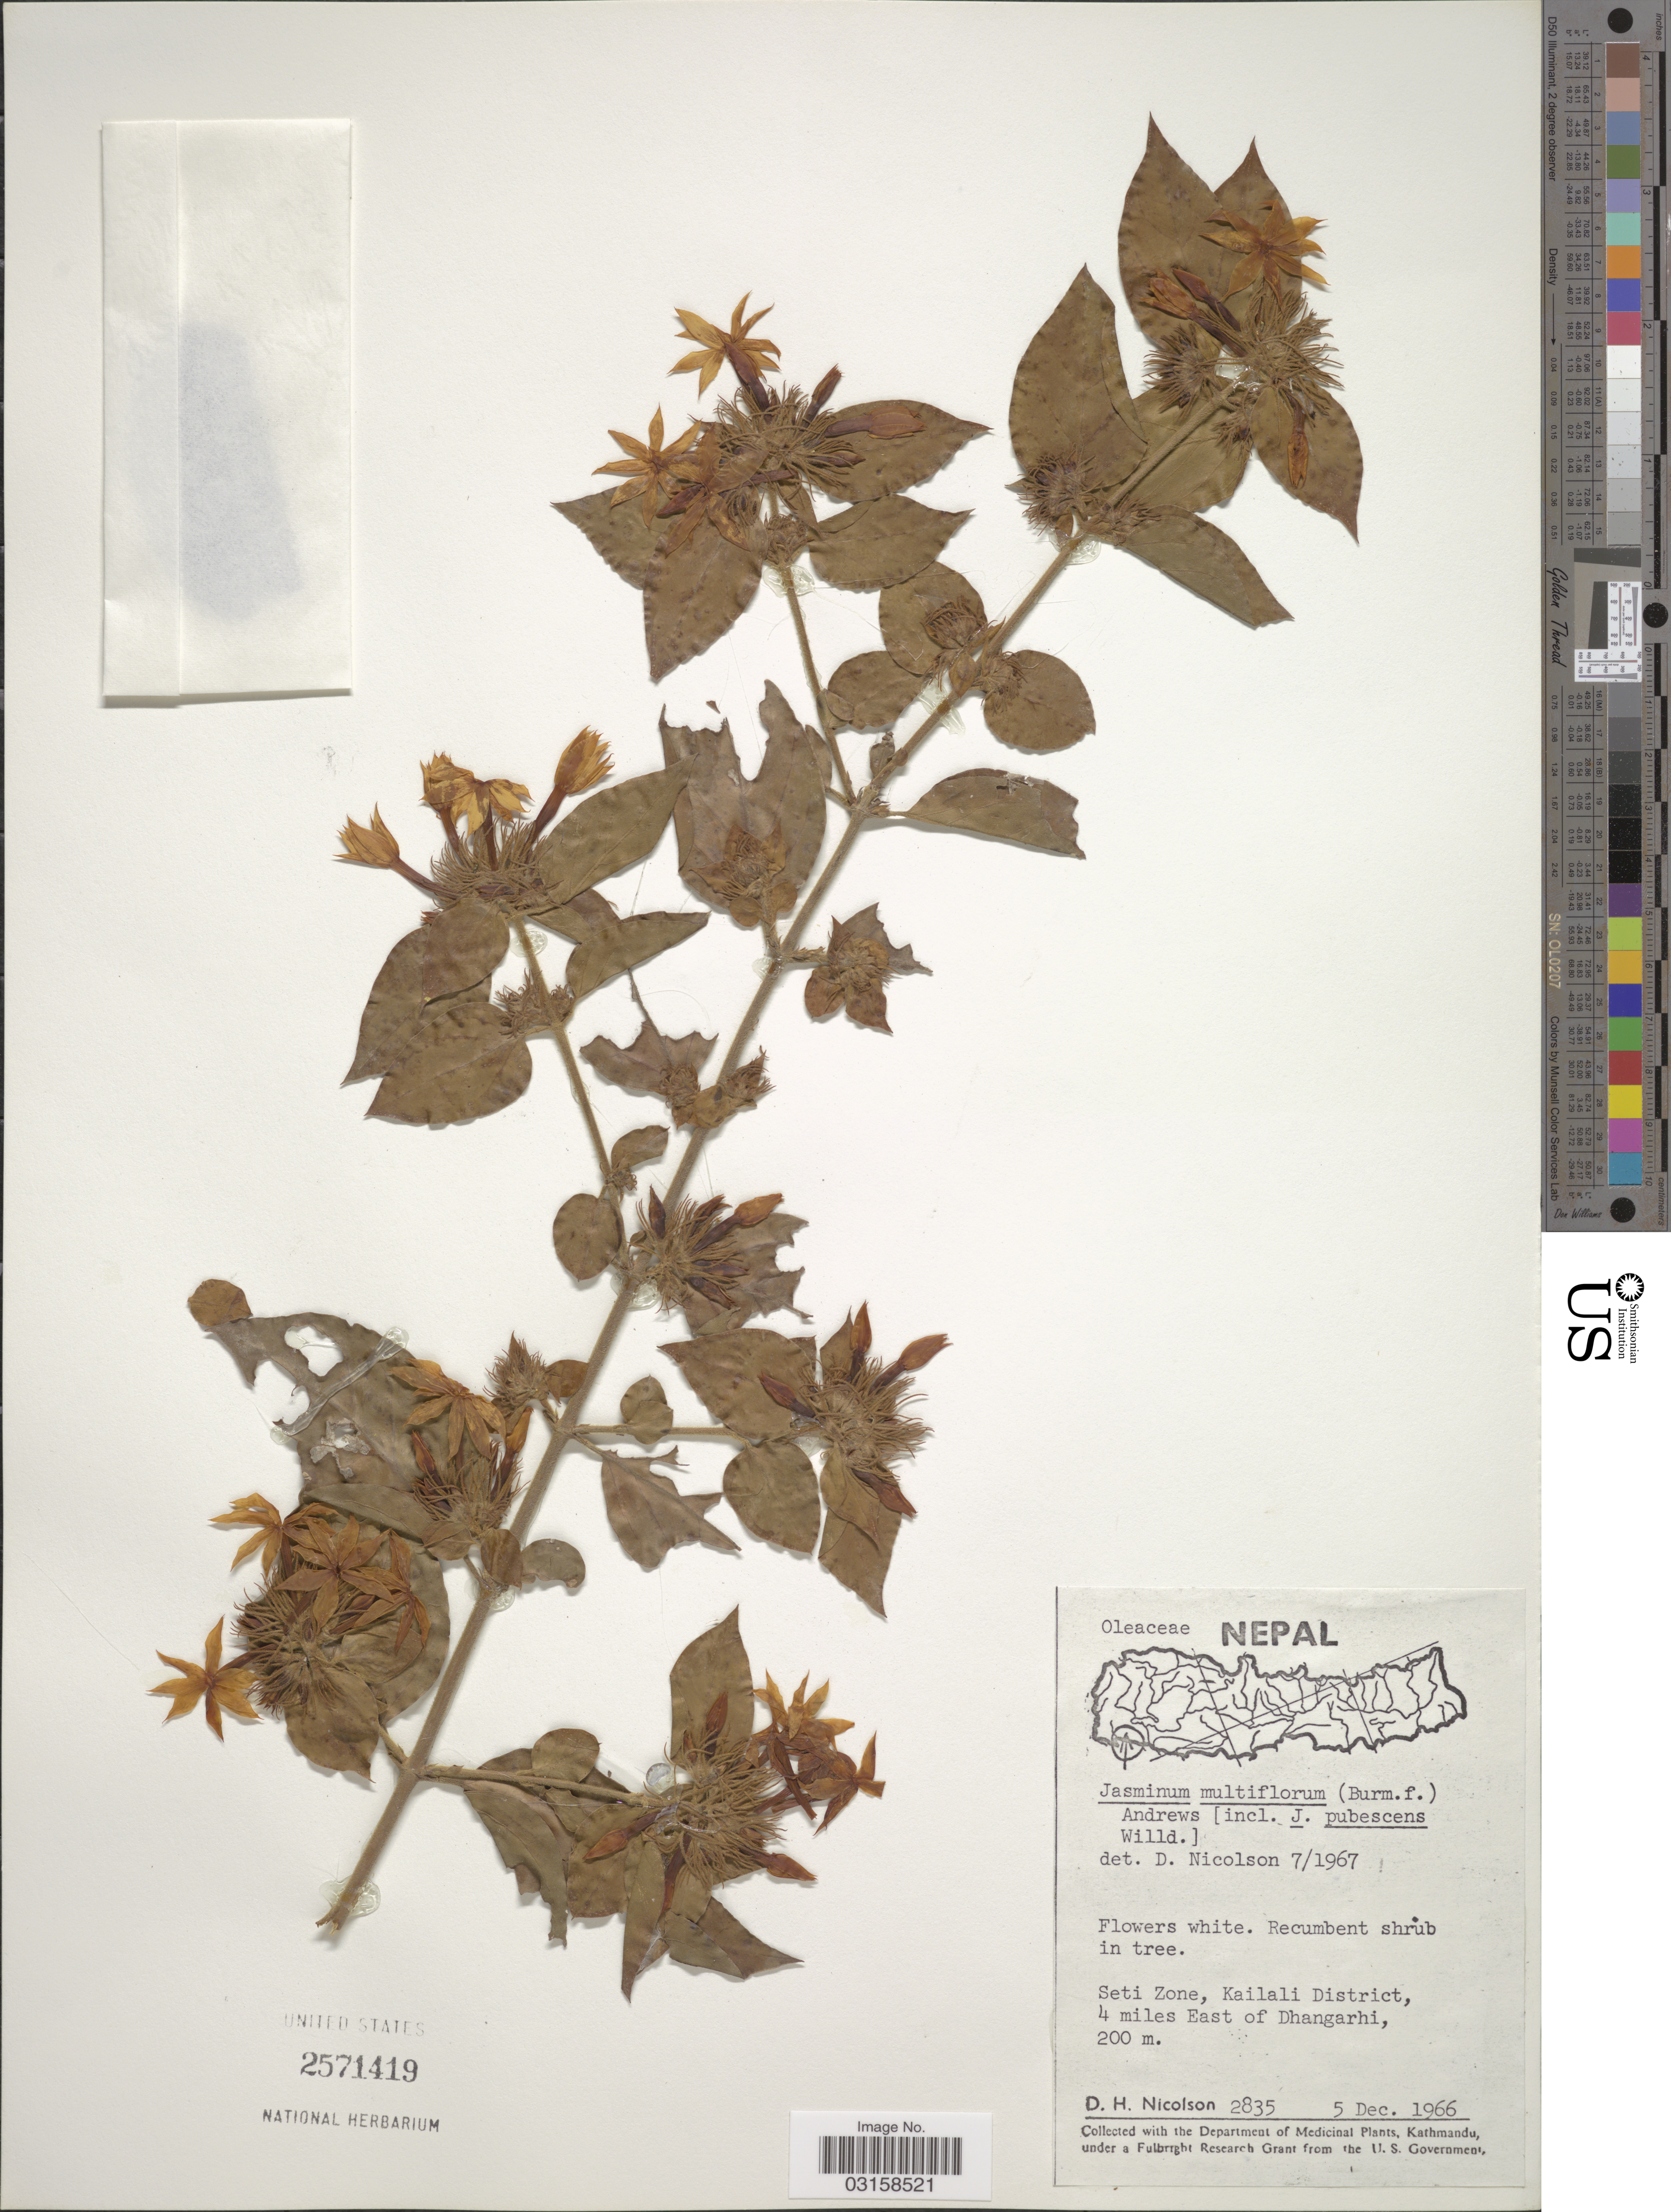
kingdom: Plantae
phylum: Tracheophyta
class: Magnoliopsida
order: Lamiales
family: Oleaceae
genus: Jasminum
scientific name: Jasminum multiflorum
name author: (Burm. f.) Andrews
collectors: D. H. Nicolson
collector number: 2835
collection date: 1966-12-05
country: Nepal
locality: Seti Zone, Kailali District, 4 miles East of Dhangarhi.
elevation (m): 200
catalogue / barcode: US 2571419